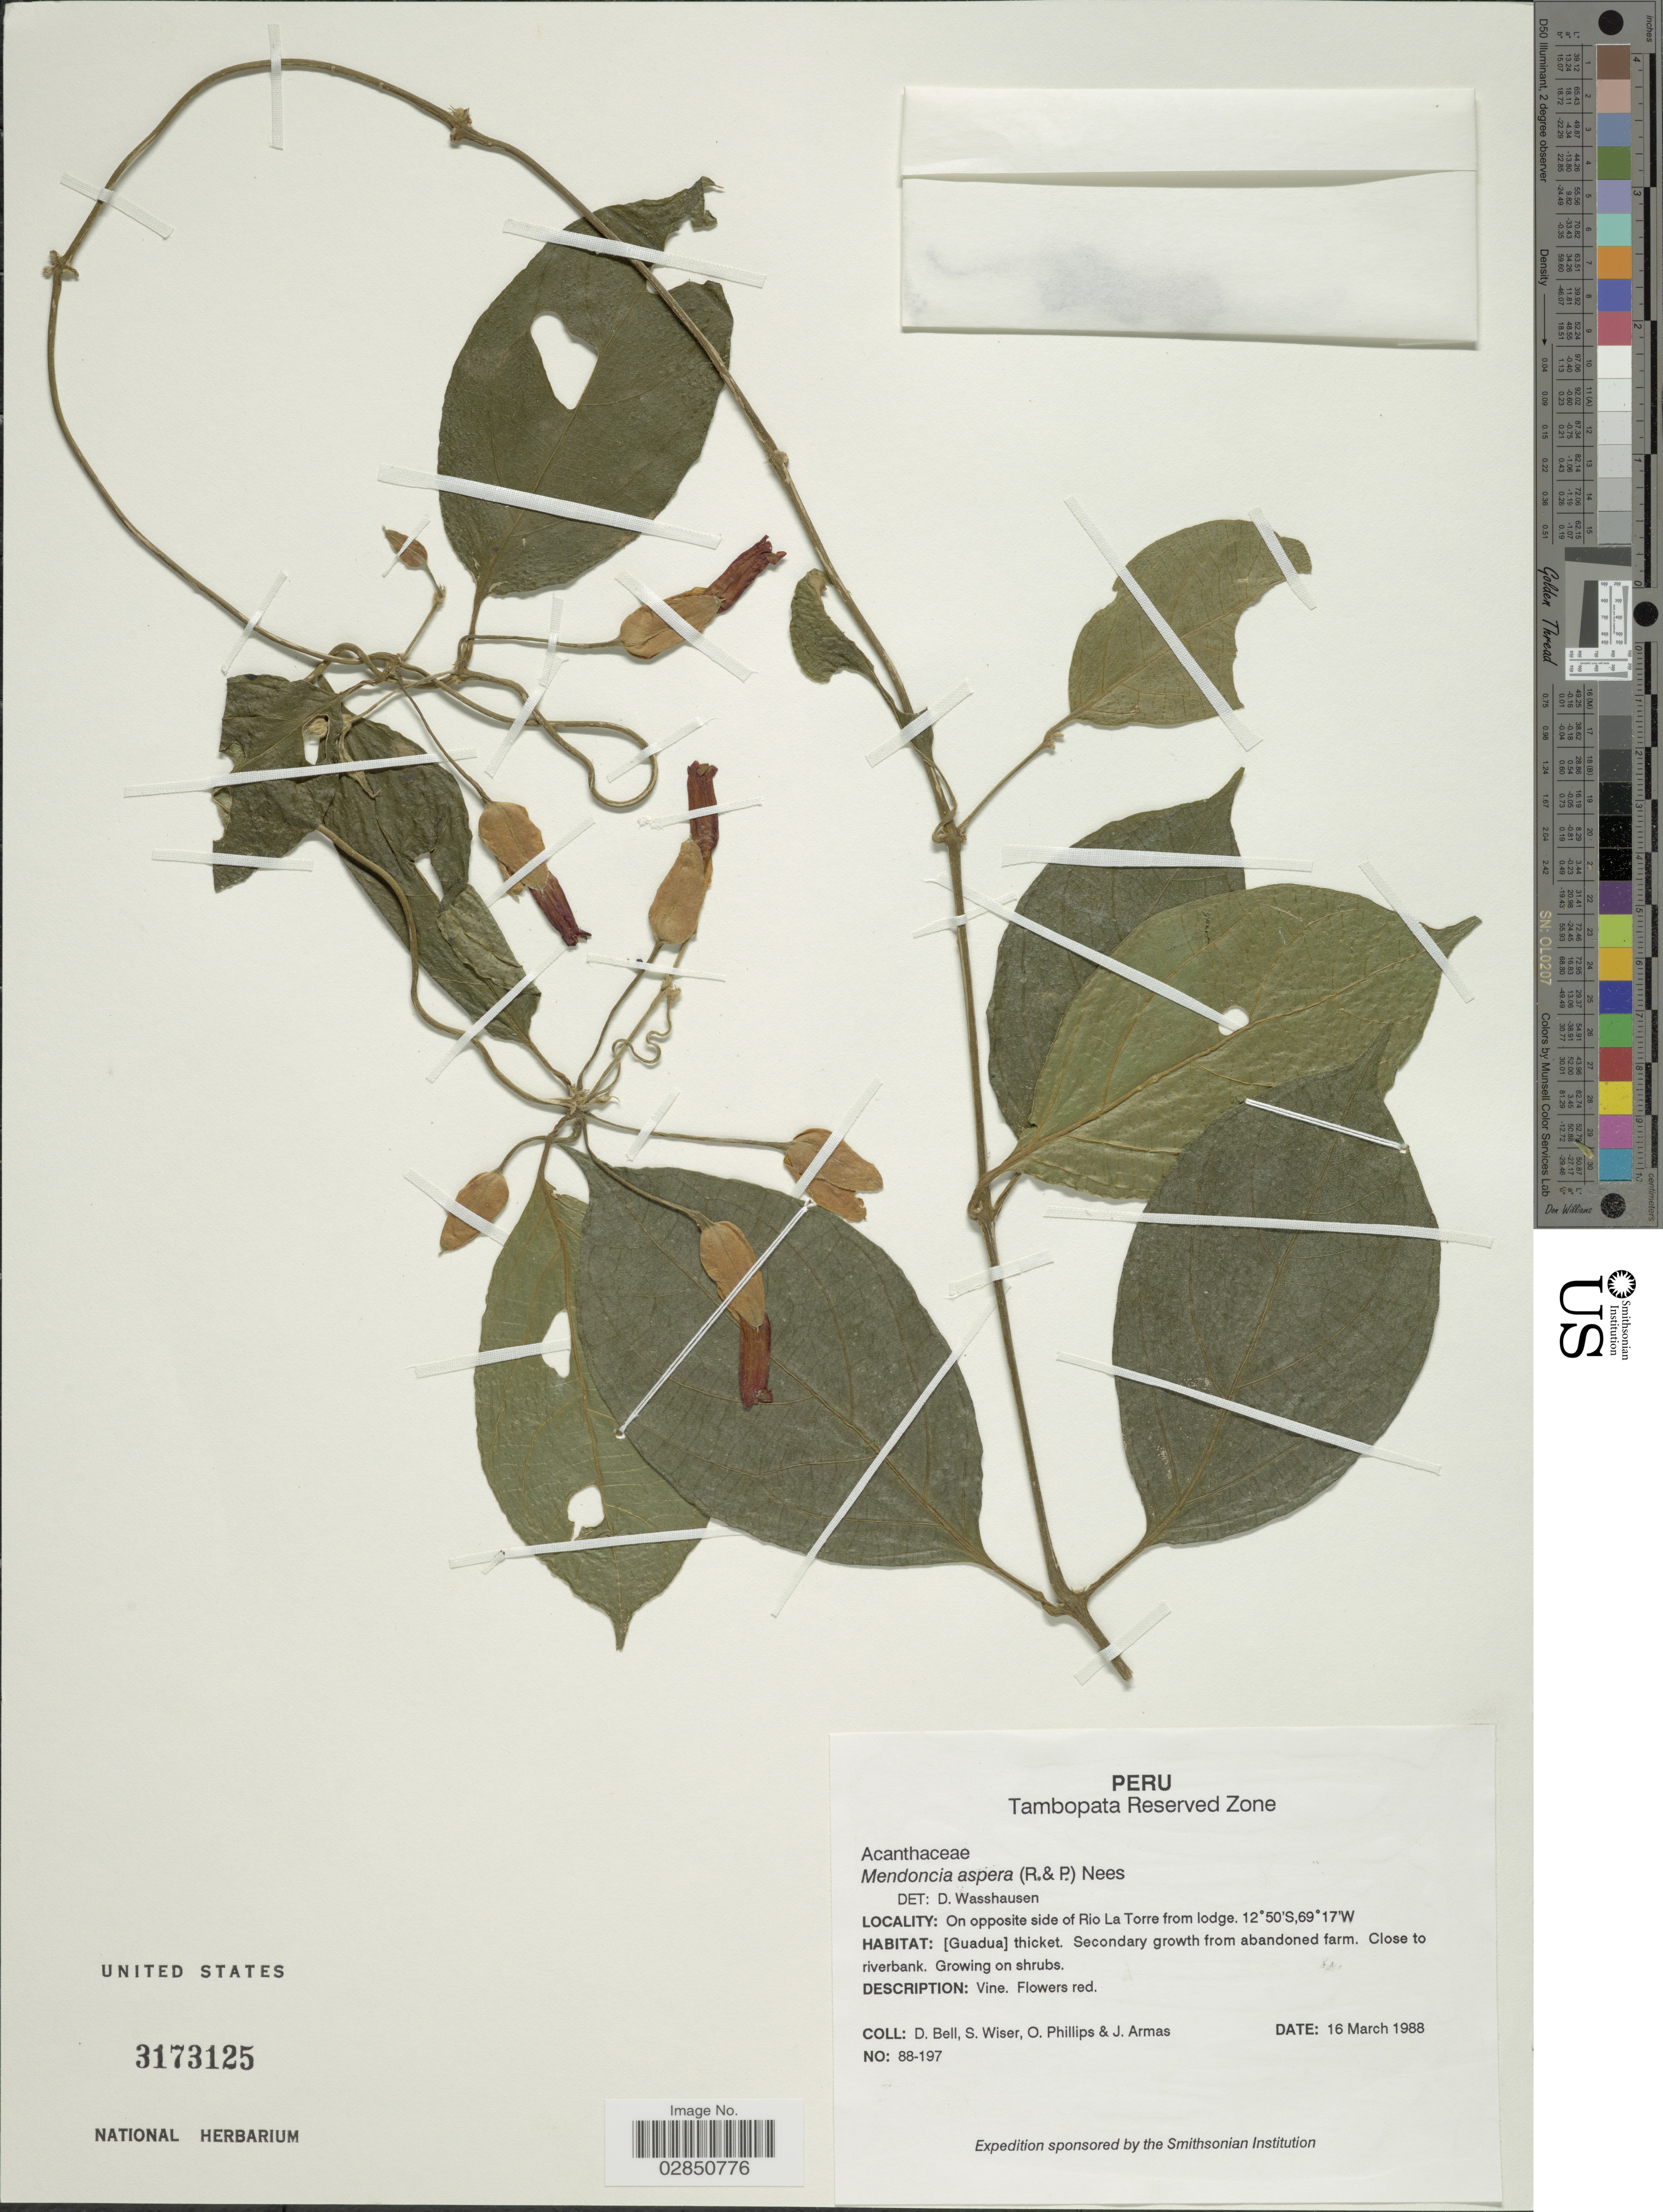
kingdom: Plantae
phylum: Tracheophyta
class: Magnoliopsida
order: Lamiales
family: Acanthaceae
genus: Mendoncia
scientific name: Mendoncia aspera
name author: (Ruiz & Pav.) Nees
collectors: D. A. Bell, S. Wiser, O. Phillips & J. Armas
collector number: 88-197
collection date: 1988-03-16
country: Peru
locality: Tambopata Reserved Zone. On opposite side of Rio La Torre from lodge.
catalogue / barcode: US 3173125